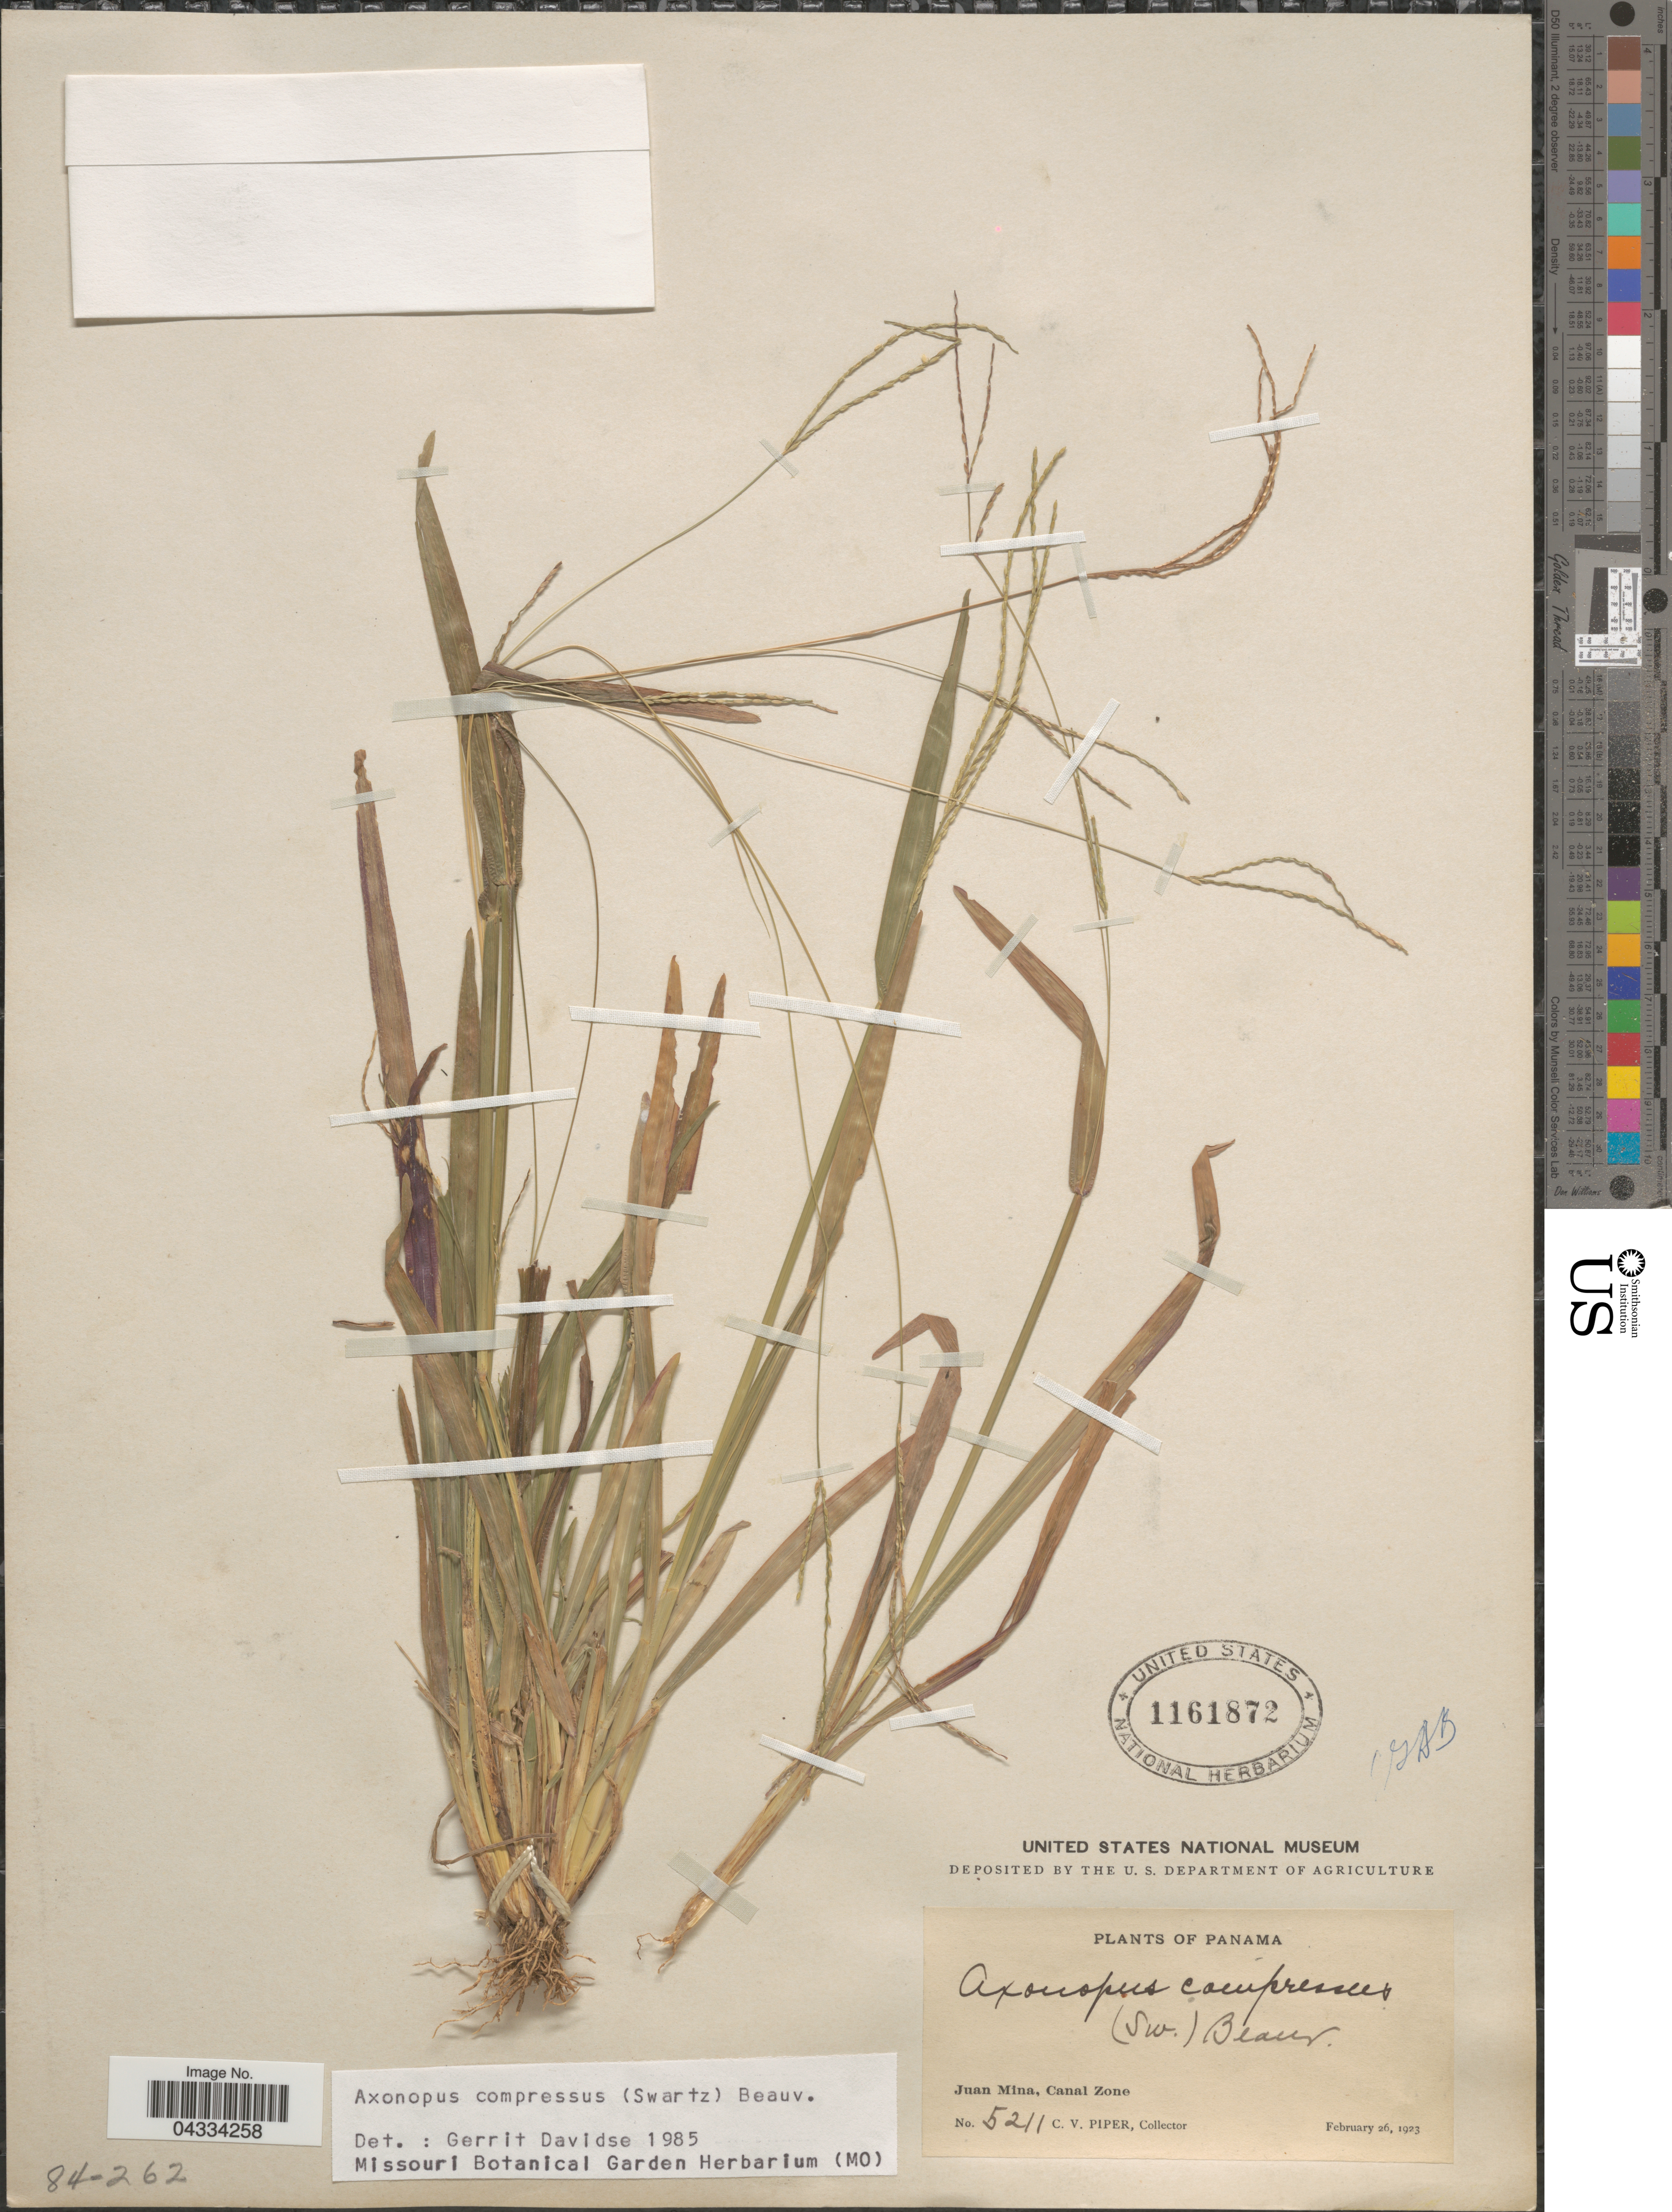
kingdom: Plantae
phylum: Tracheophyta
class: Liliopsida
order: Poales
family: Poaceae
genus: Axonopus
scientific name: Axonopus compressus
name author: (Sw.) P. Beauv.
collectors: C. V. Piper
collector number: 5211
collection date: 1923-02-26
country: Panama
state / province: Colón / Panamá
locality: Juan Mina, Canal Zone.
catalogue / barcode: US 1161872